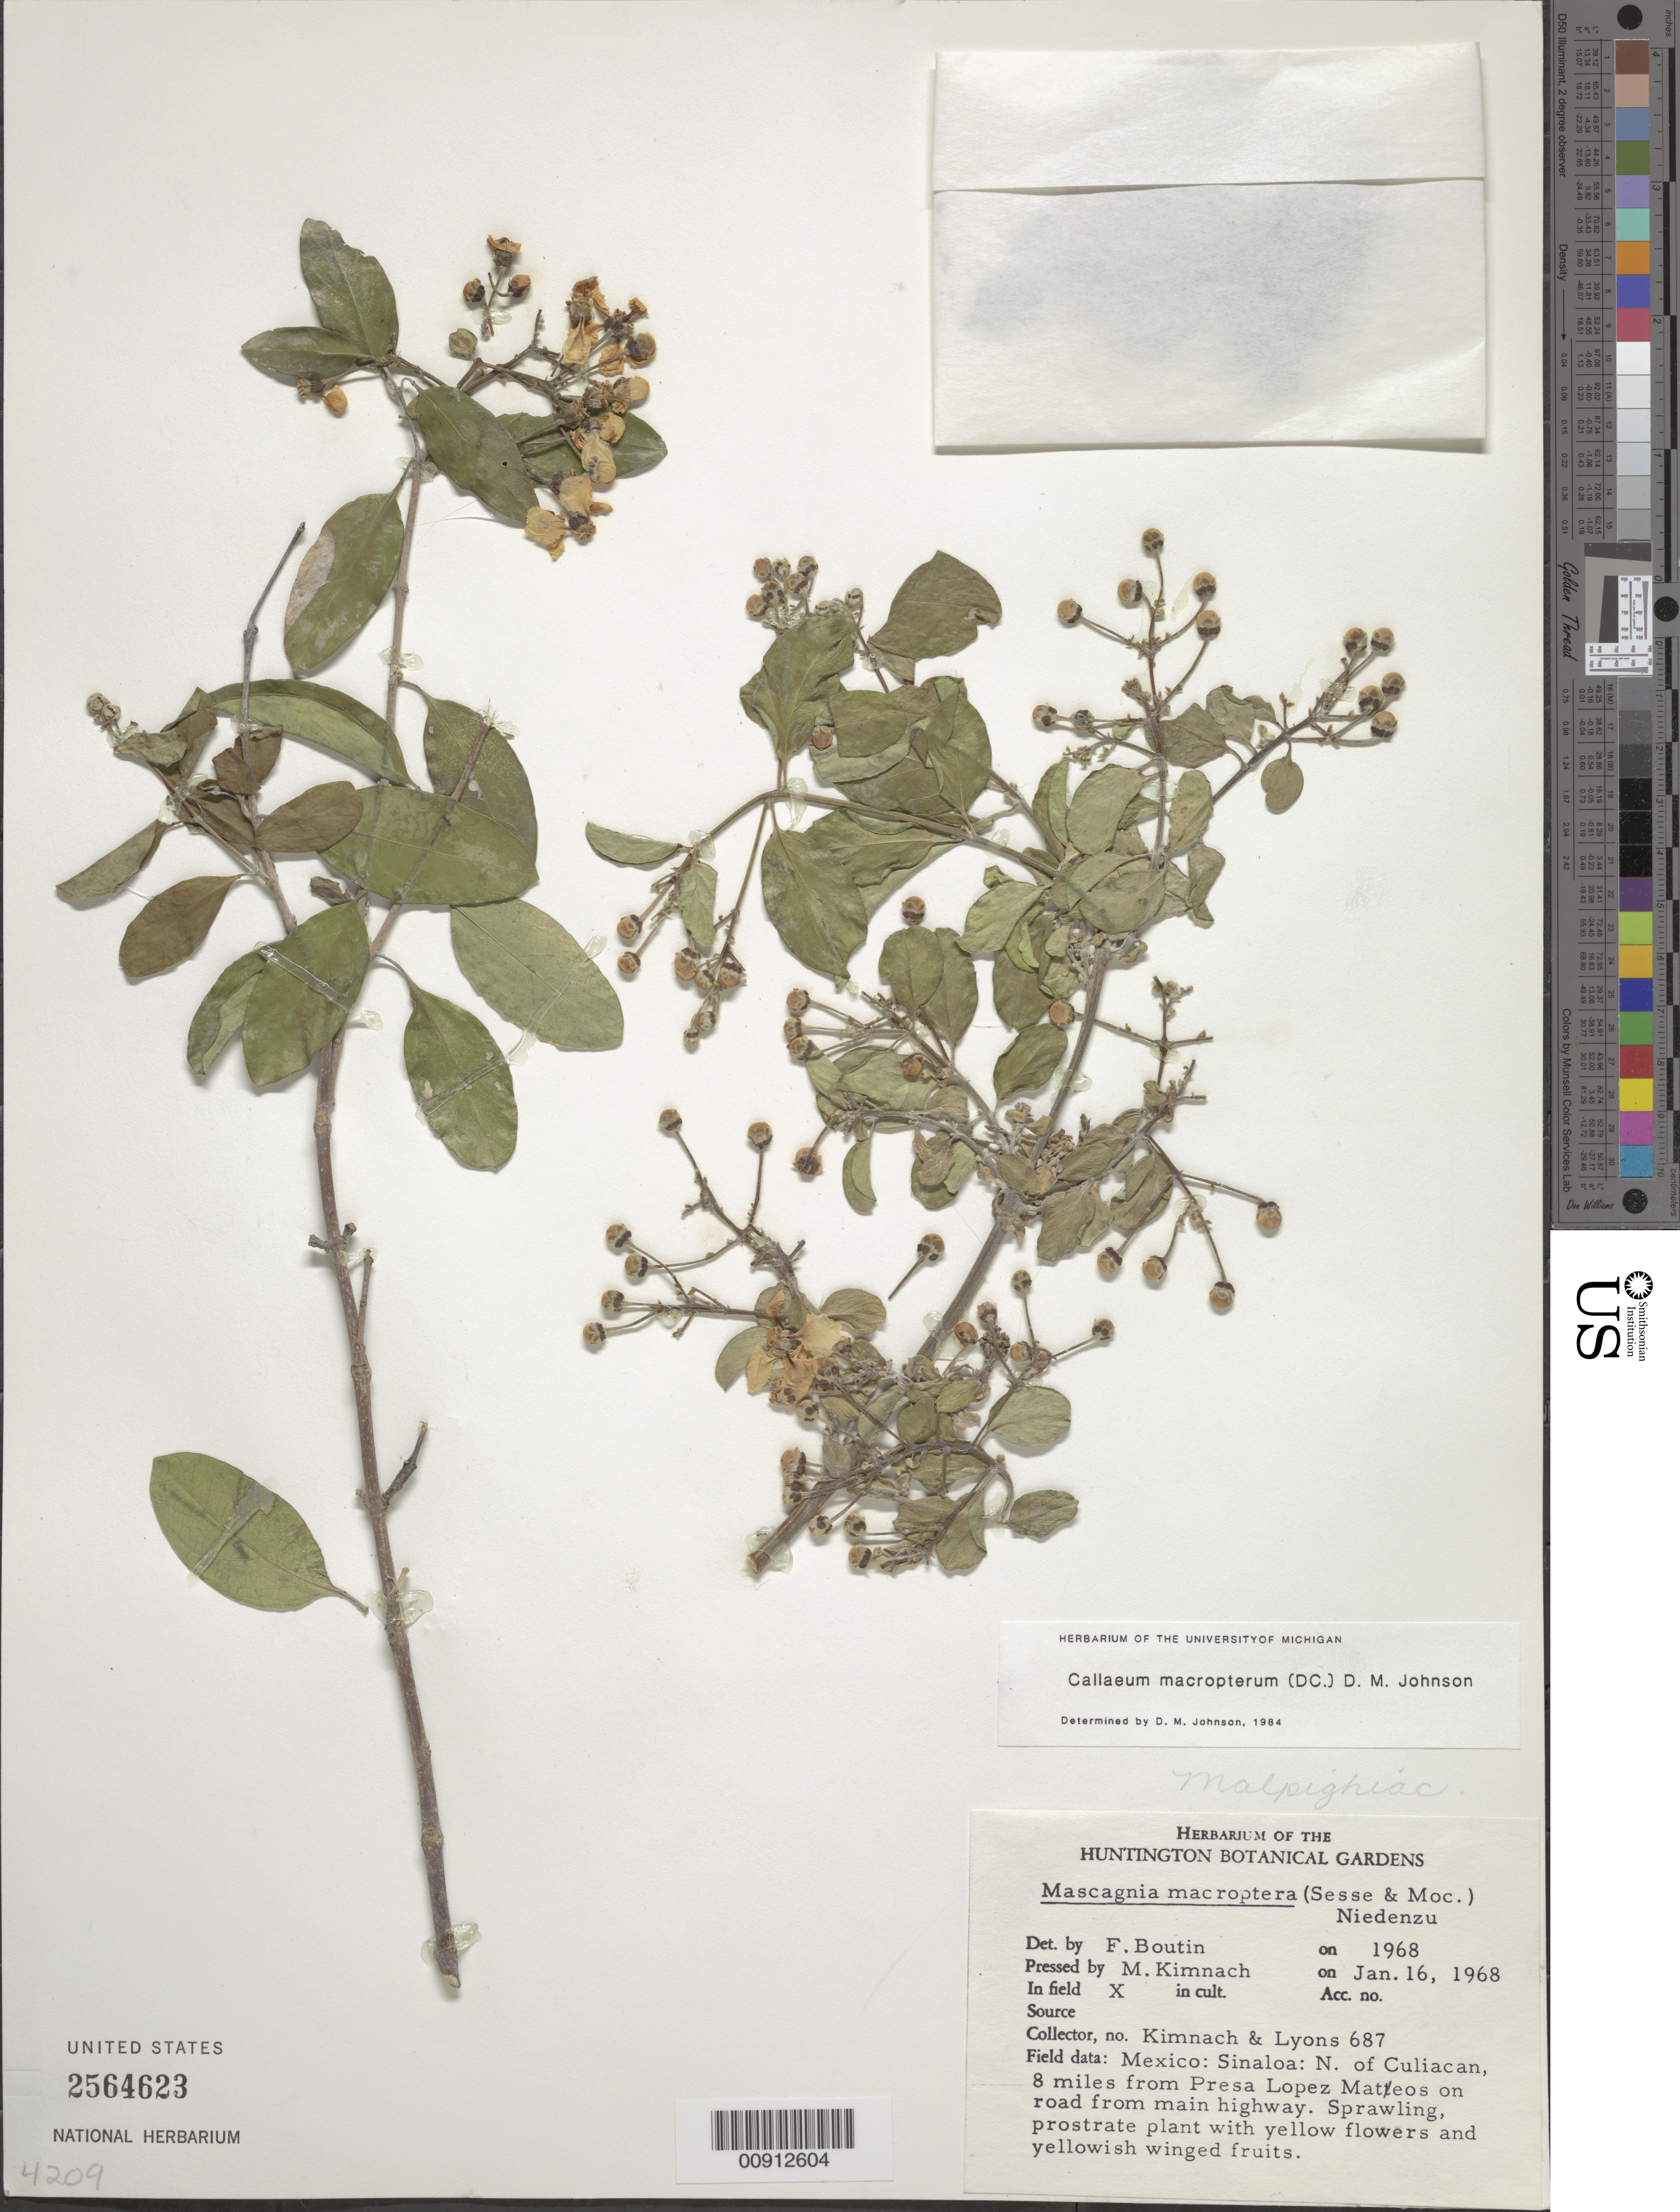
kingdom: Plantae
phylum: Tracheophyta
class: Magnoliopsida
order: Malpighiales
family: Malpighiaceae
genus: Callaeum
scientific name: Callaeum macropterum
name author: (Moc. & Sessé ex DC.) D.M. Johnson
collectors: M. W. Kimnach & -. Lyons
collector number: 687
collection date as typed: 16 Jan 1968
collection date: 1968-01-16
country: Mexico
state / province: Sinaloa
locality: Sinaloa: N. of Culiacan, 8 miles from Presa Lopez Mateos on road from main highway.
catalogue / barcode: US 2564623